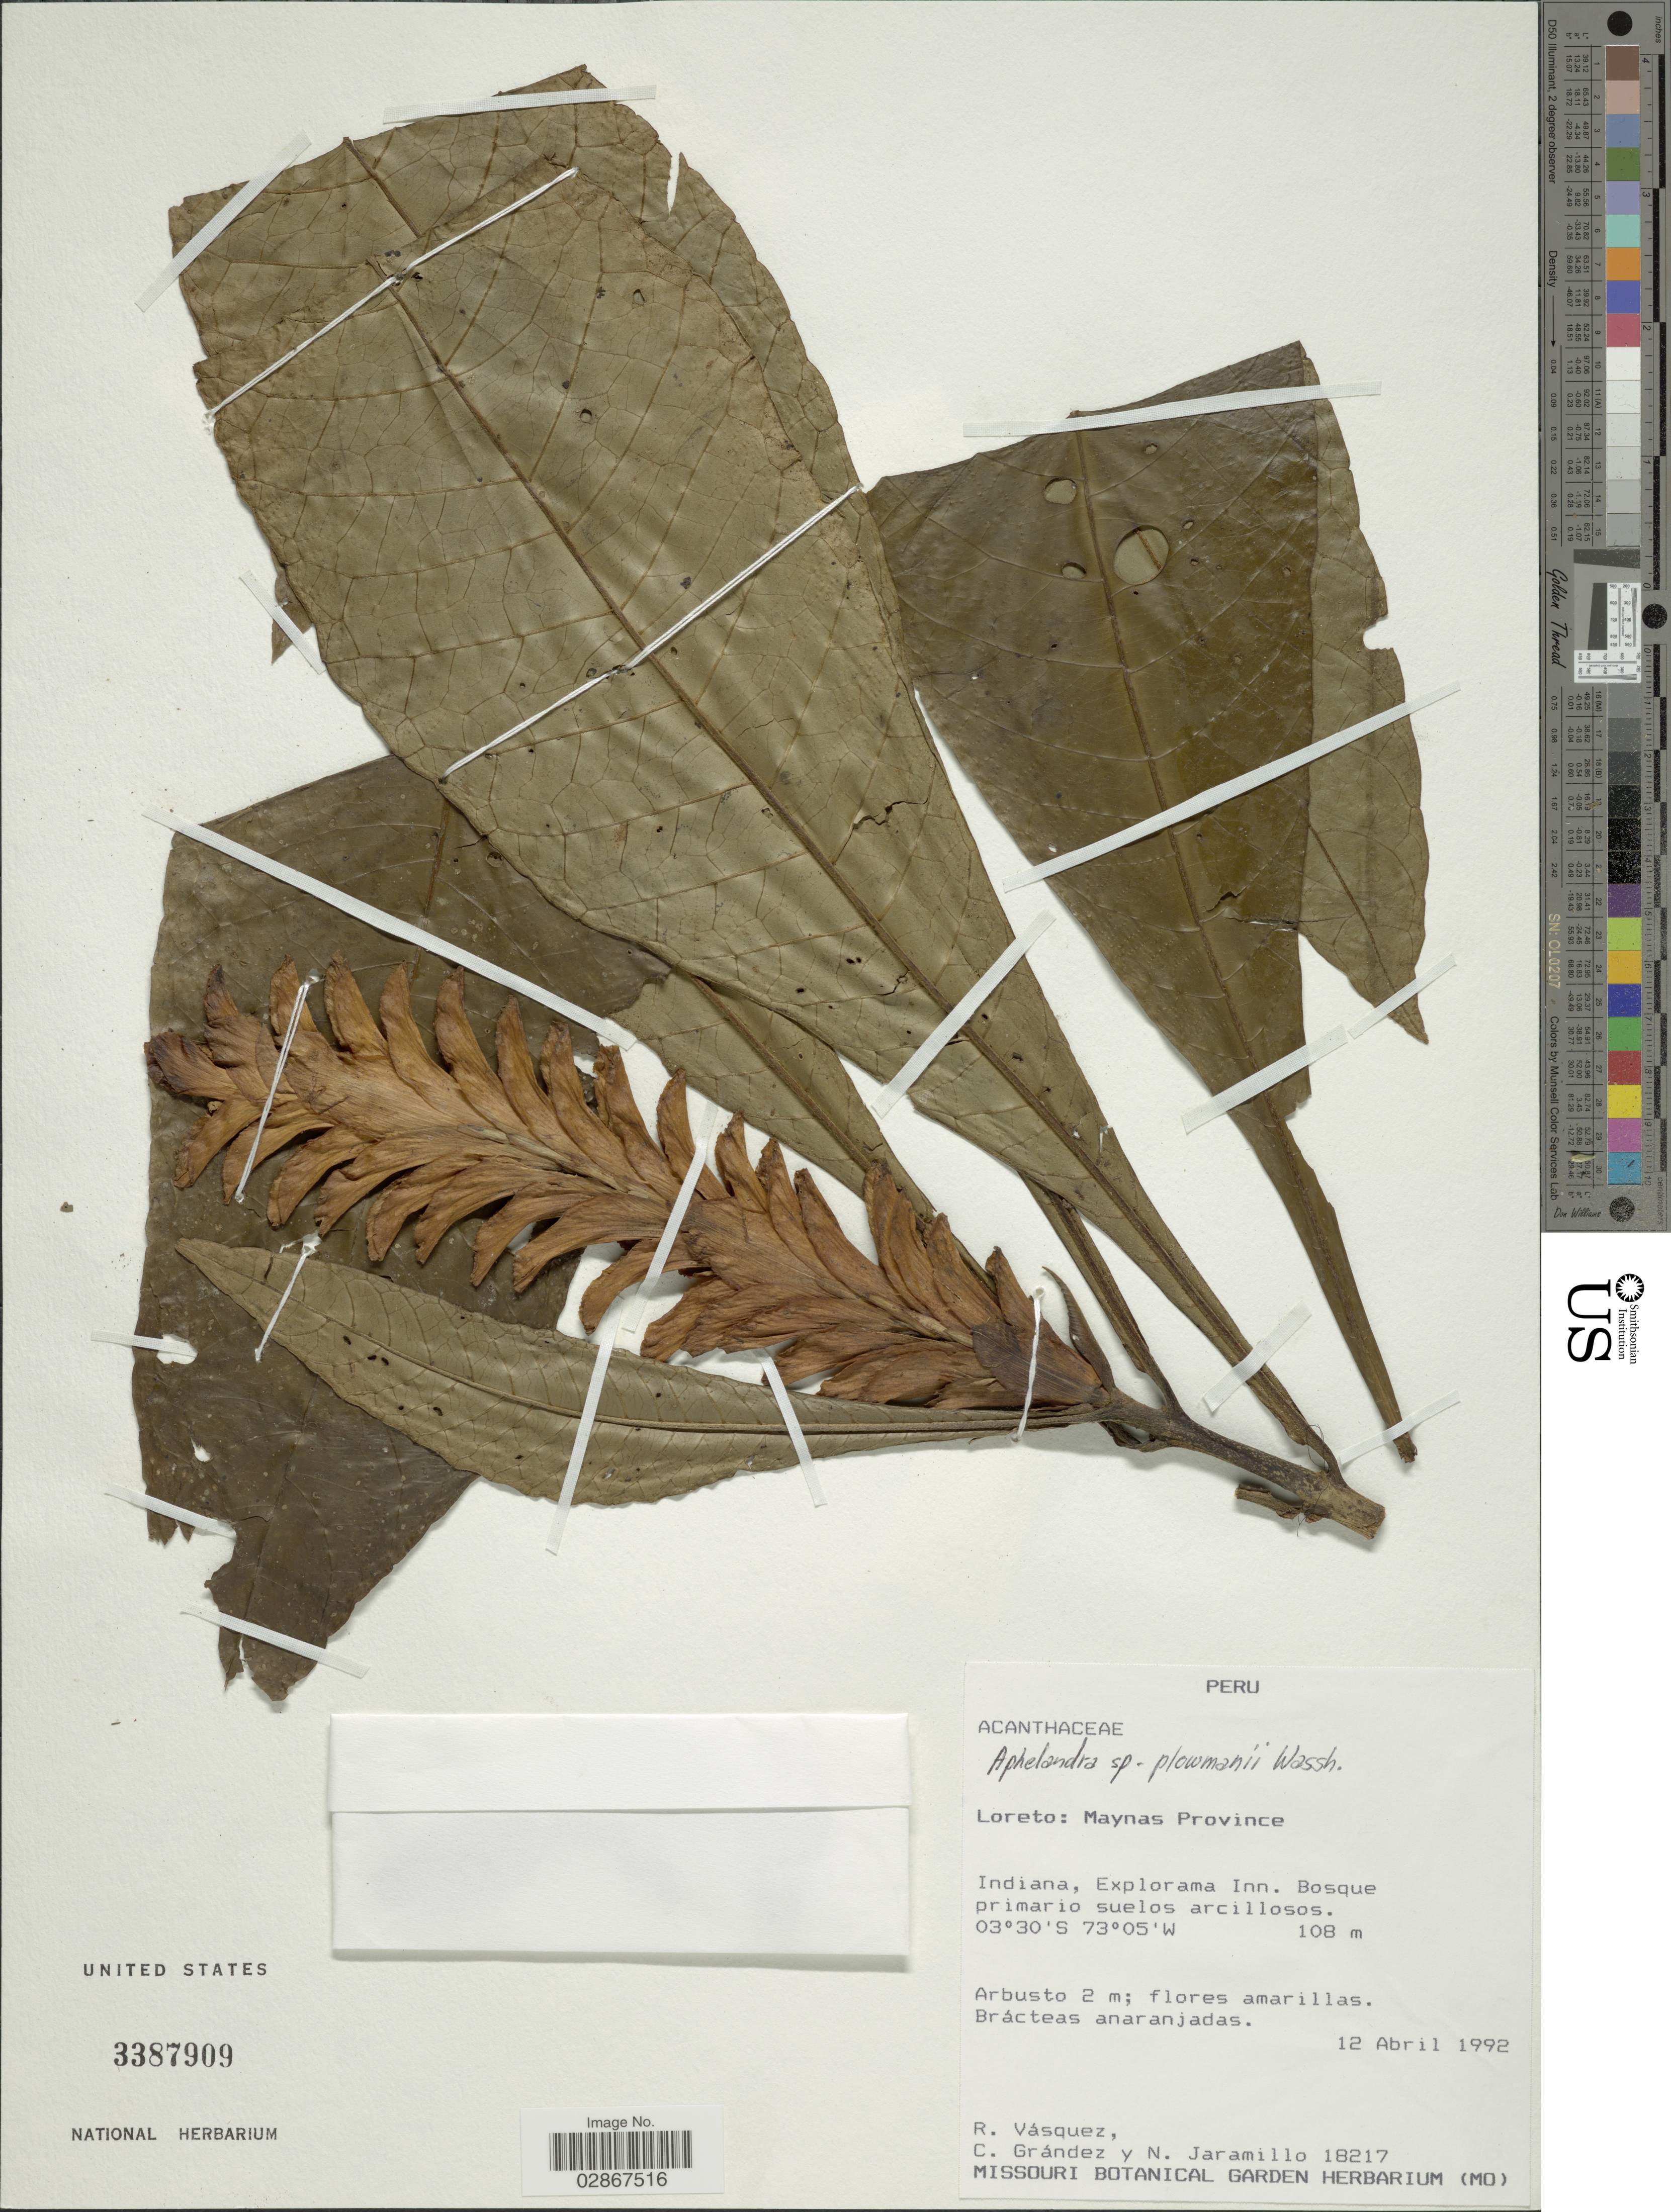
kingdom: Plantae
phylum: Tracheophyta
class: Magnoliopsida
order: Lamiales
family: Acanthaceae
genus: Aphelandra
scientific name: Aphelandra plowmanii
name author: Wassh.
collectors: R. Vásquez, C. Grández & N. Jaramillo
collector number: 18217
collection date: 1992-04-12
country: Peru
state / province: Loreto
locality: Maynas Province. Indiana, Explorama Inn.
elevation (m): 108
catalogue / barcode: US 3387909